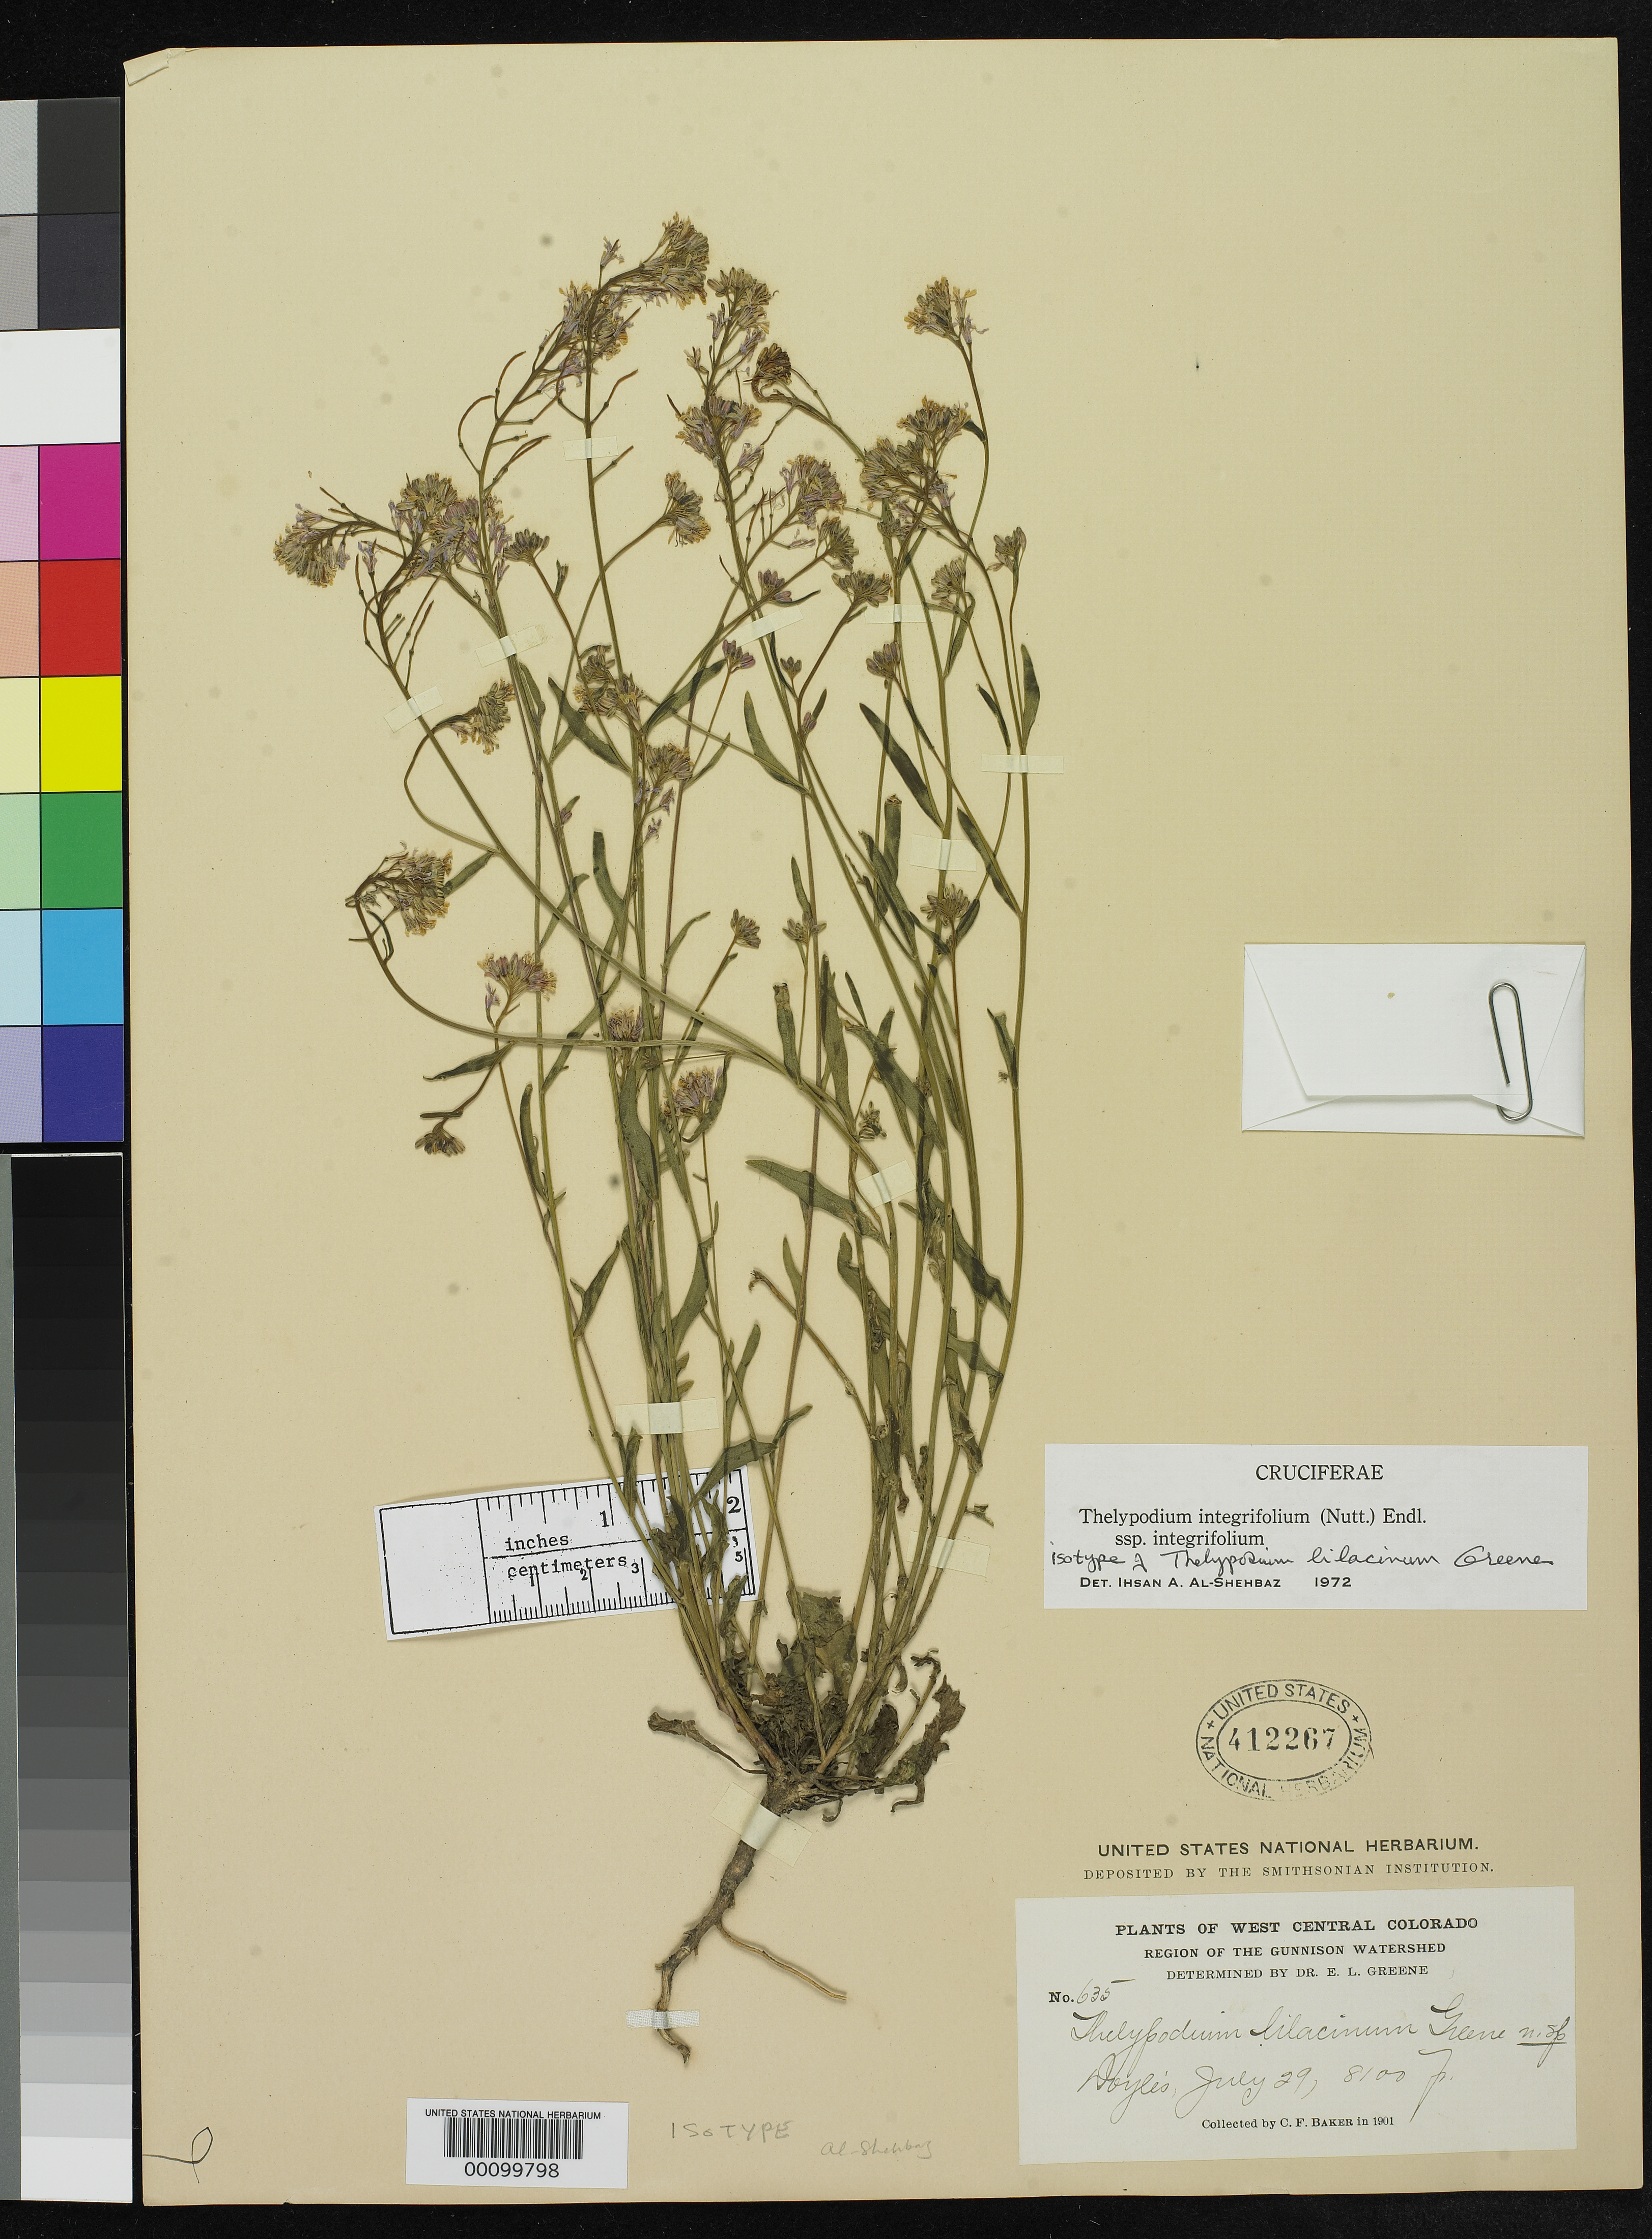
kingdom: Plantae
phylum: Tracheophyta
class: Magnoliopsida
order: Brassicales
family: Brassicaceae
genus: Thelypodium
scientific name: Thelypodium lilacinum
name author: Greene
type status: Isotype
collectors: C. F. Baker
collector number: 635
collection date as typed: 29 Jul 1901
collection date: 1901-07-29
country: United States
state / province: Colorado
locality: At Doyle's; alt. 8100 ft.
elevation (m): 2469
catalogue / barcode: US 412267